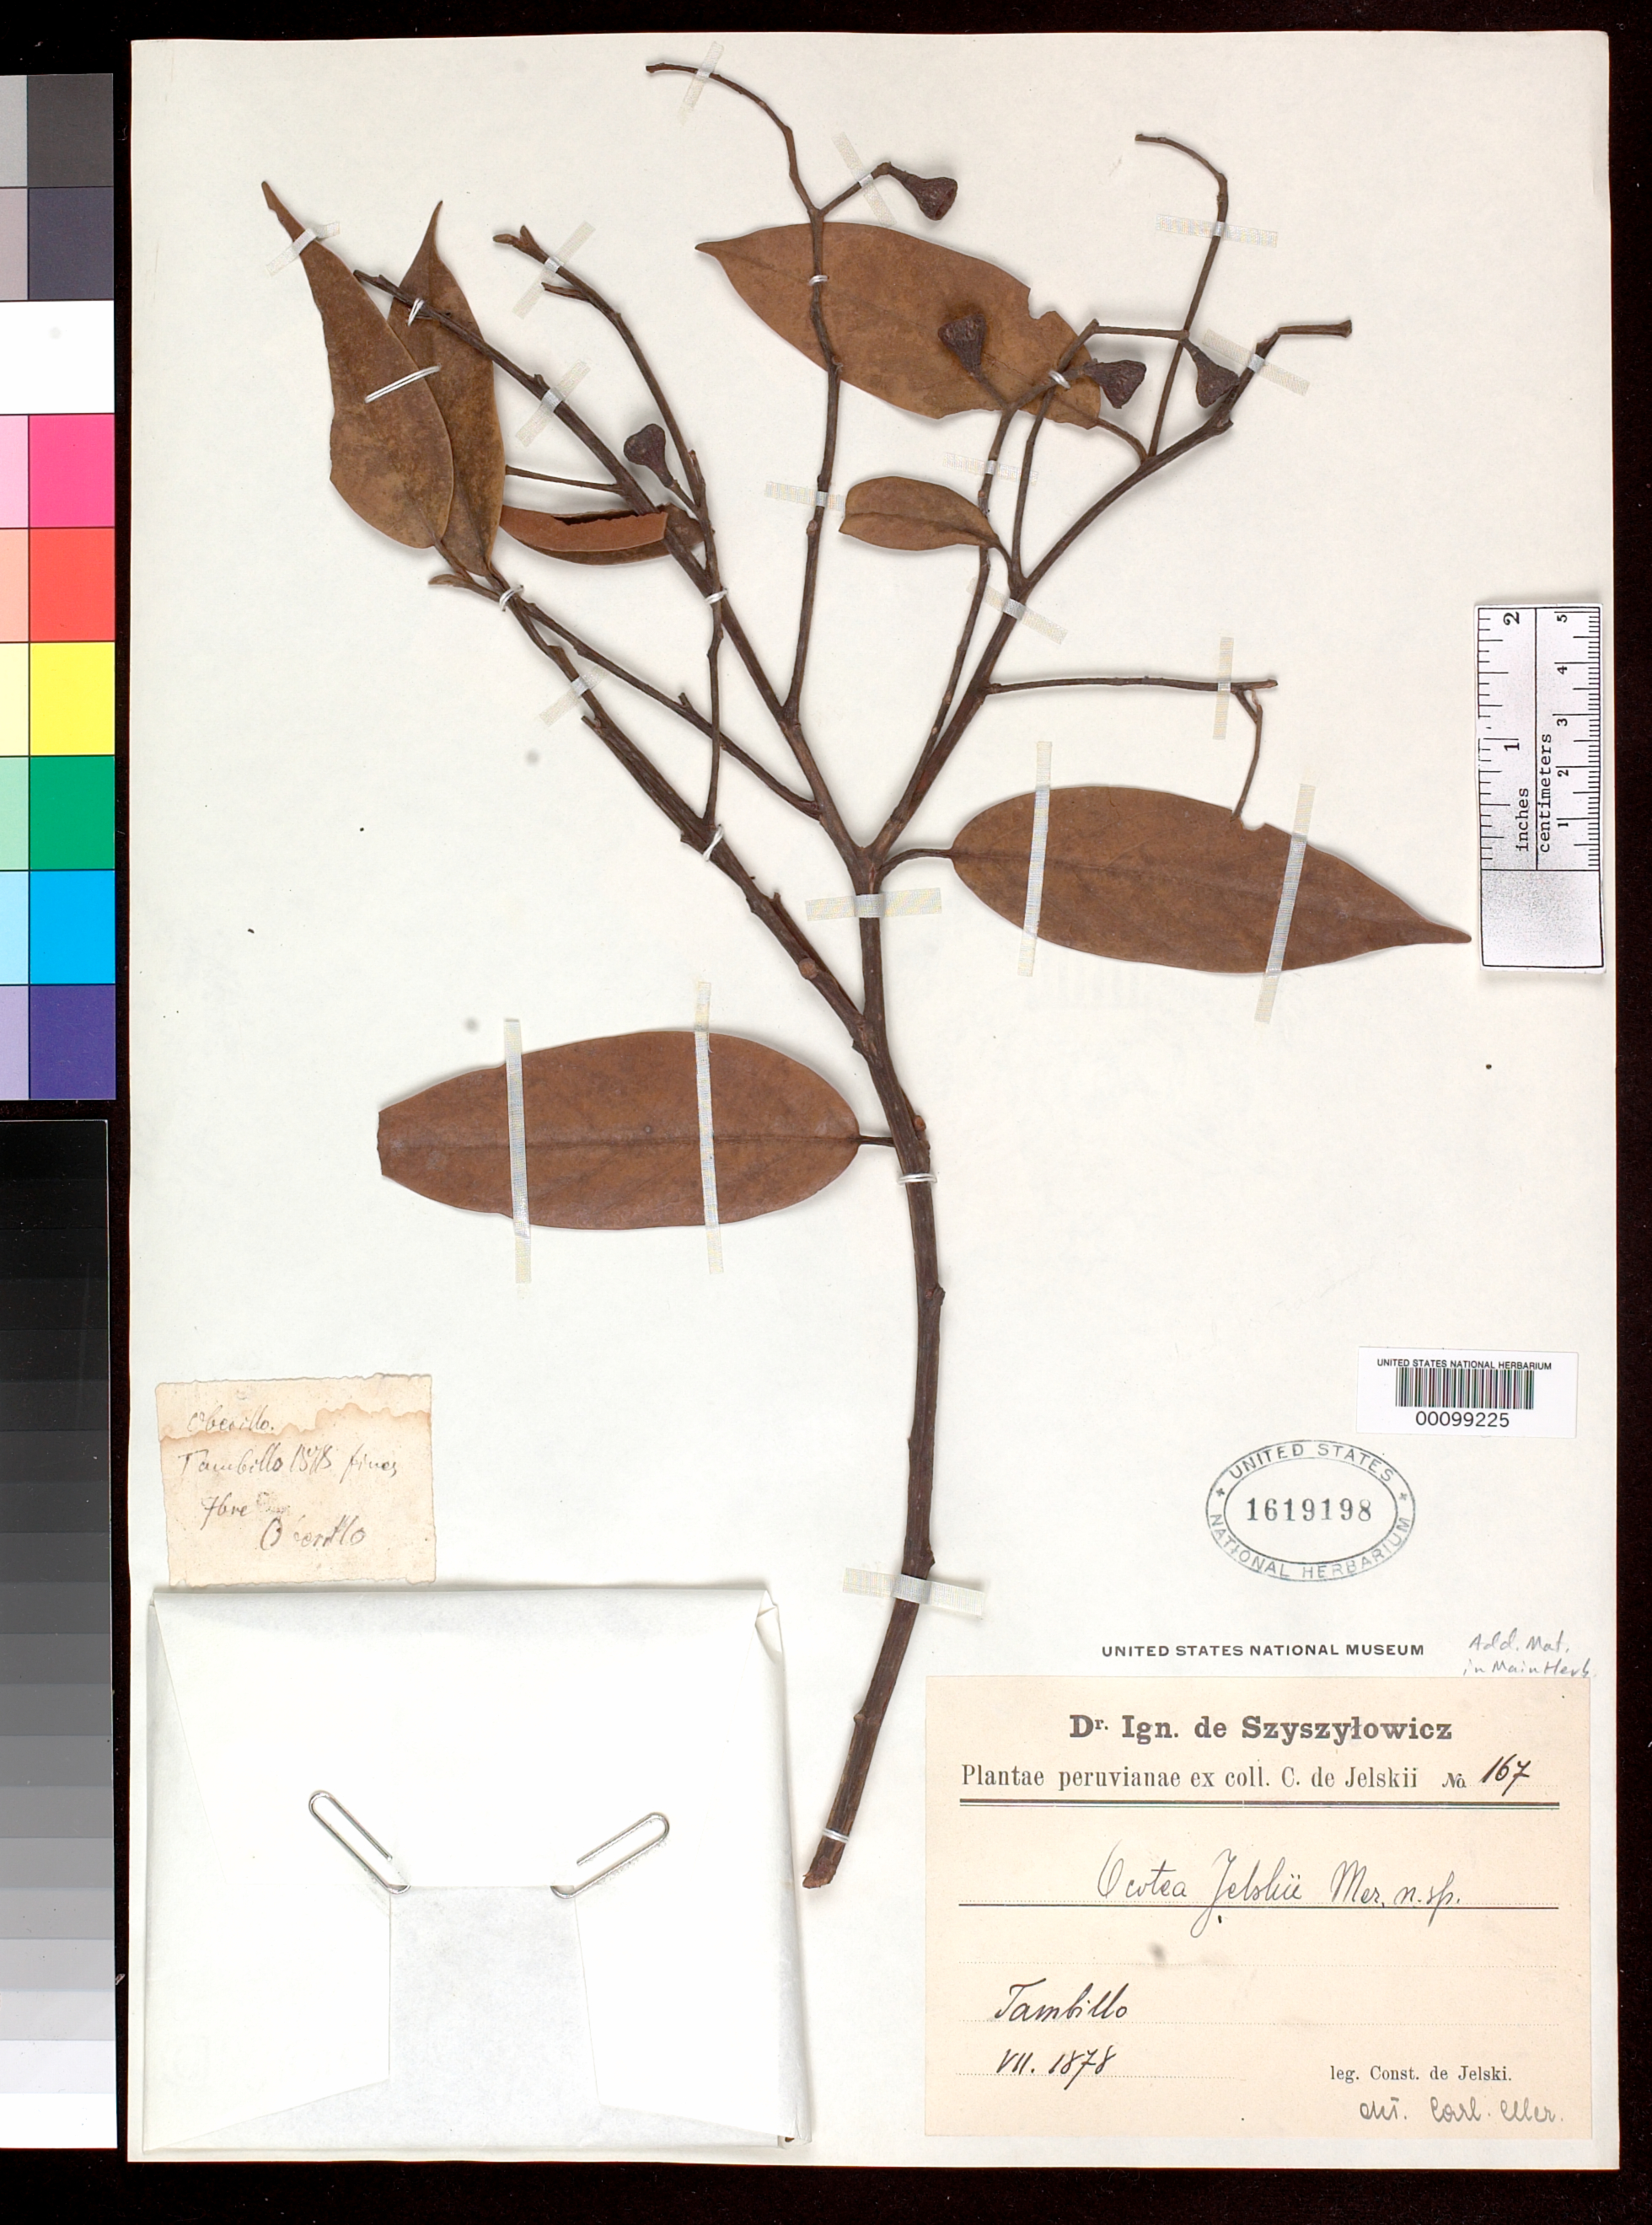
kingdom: Plantae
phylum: Tracheophyta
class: Magnoliopsida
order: Laurales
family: Lauraceae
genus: Ocotea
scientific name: Ocotea jelskii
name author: Mez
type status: Isosyntype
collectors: C. von Jelski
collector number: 167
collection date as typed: Jul 1878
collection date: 1878-07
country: Peru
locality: Tambillo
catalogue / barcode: US 1619198